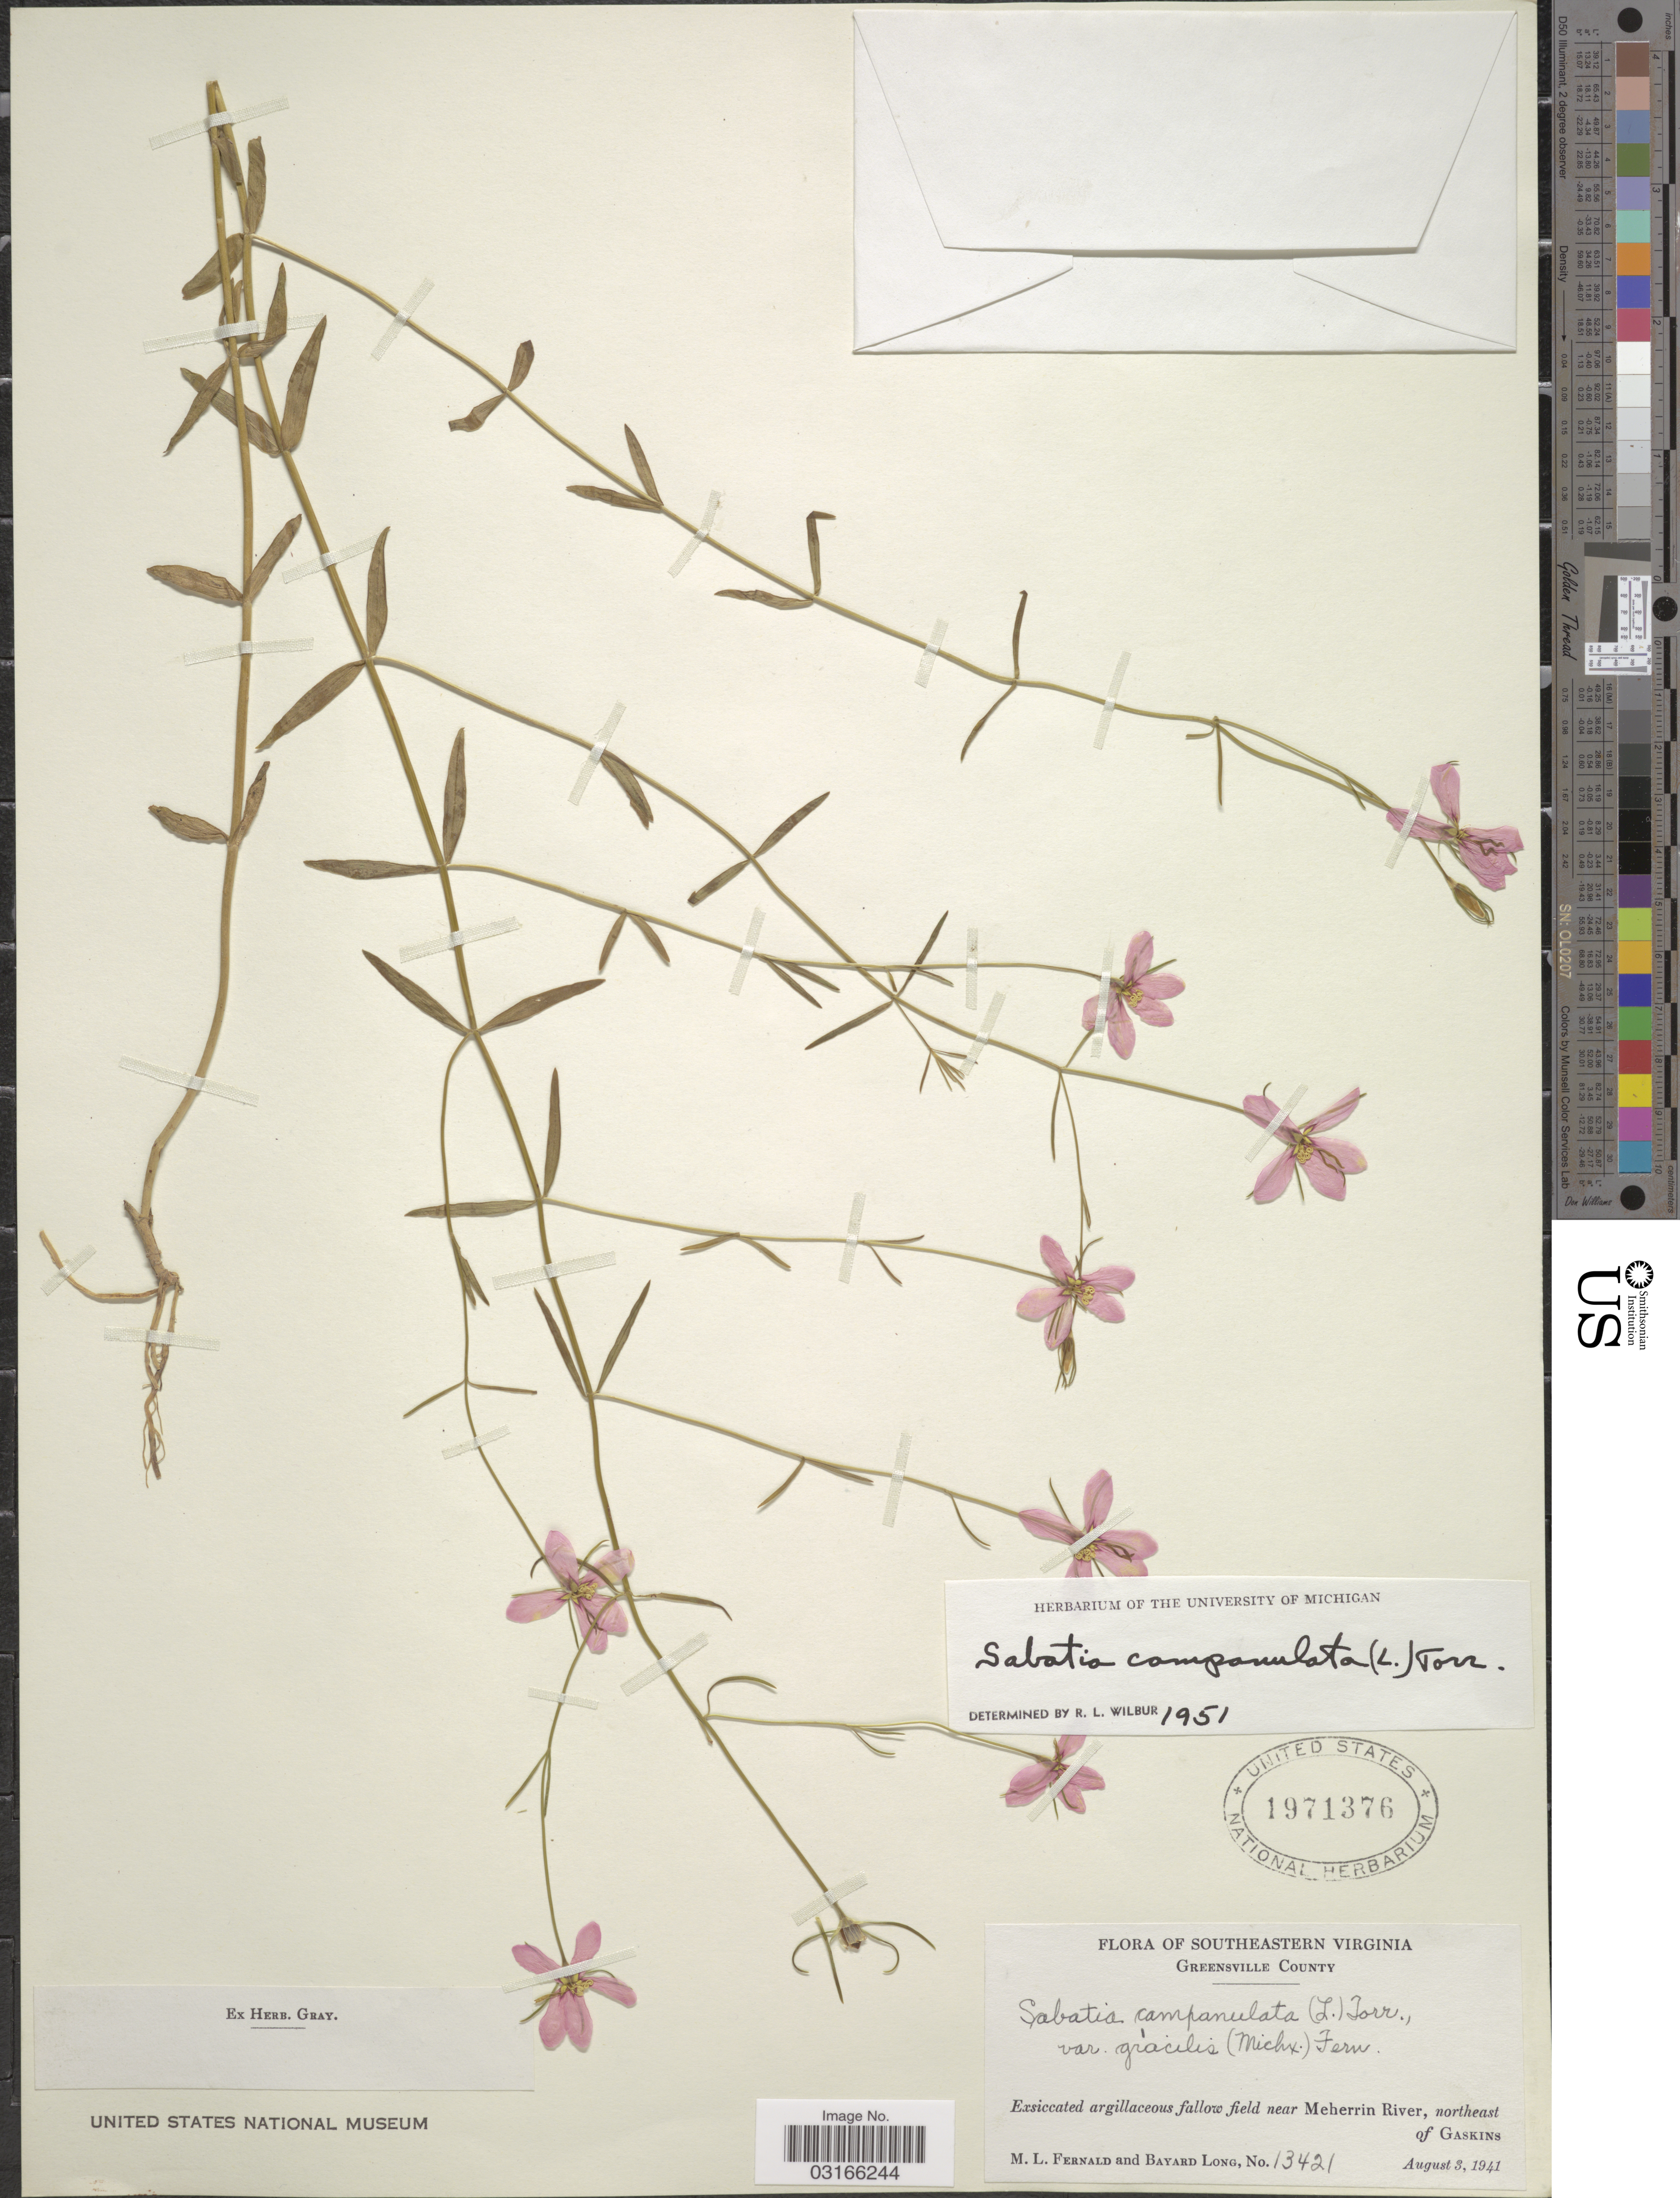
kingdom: Plantae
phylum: Tracheophyta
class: Magnoliopsida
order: Gentianales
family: Gentianaceae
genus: Sabatia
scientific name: Sabatia campanulata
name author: (L.) Torr.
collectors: M. L. Fernald & B. Long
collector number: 13421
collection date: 1941-08-03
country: United States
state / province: Virginia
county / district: Greensville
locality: Southeastern Virginia, Greensville County, Exsiccated argillaceous fallow field near Meherrin River, northeast of Gaskins.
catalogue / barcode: US 1971376